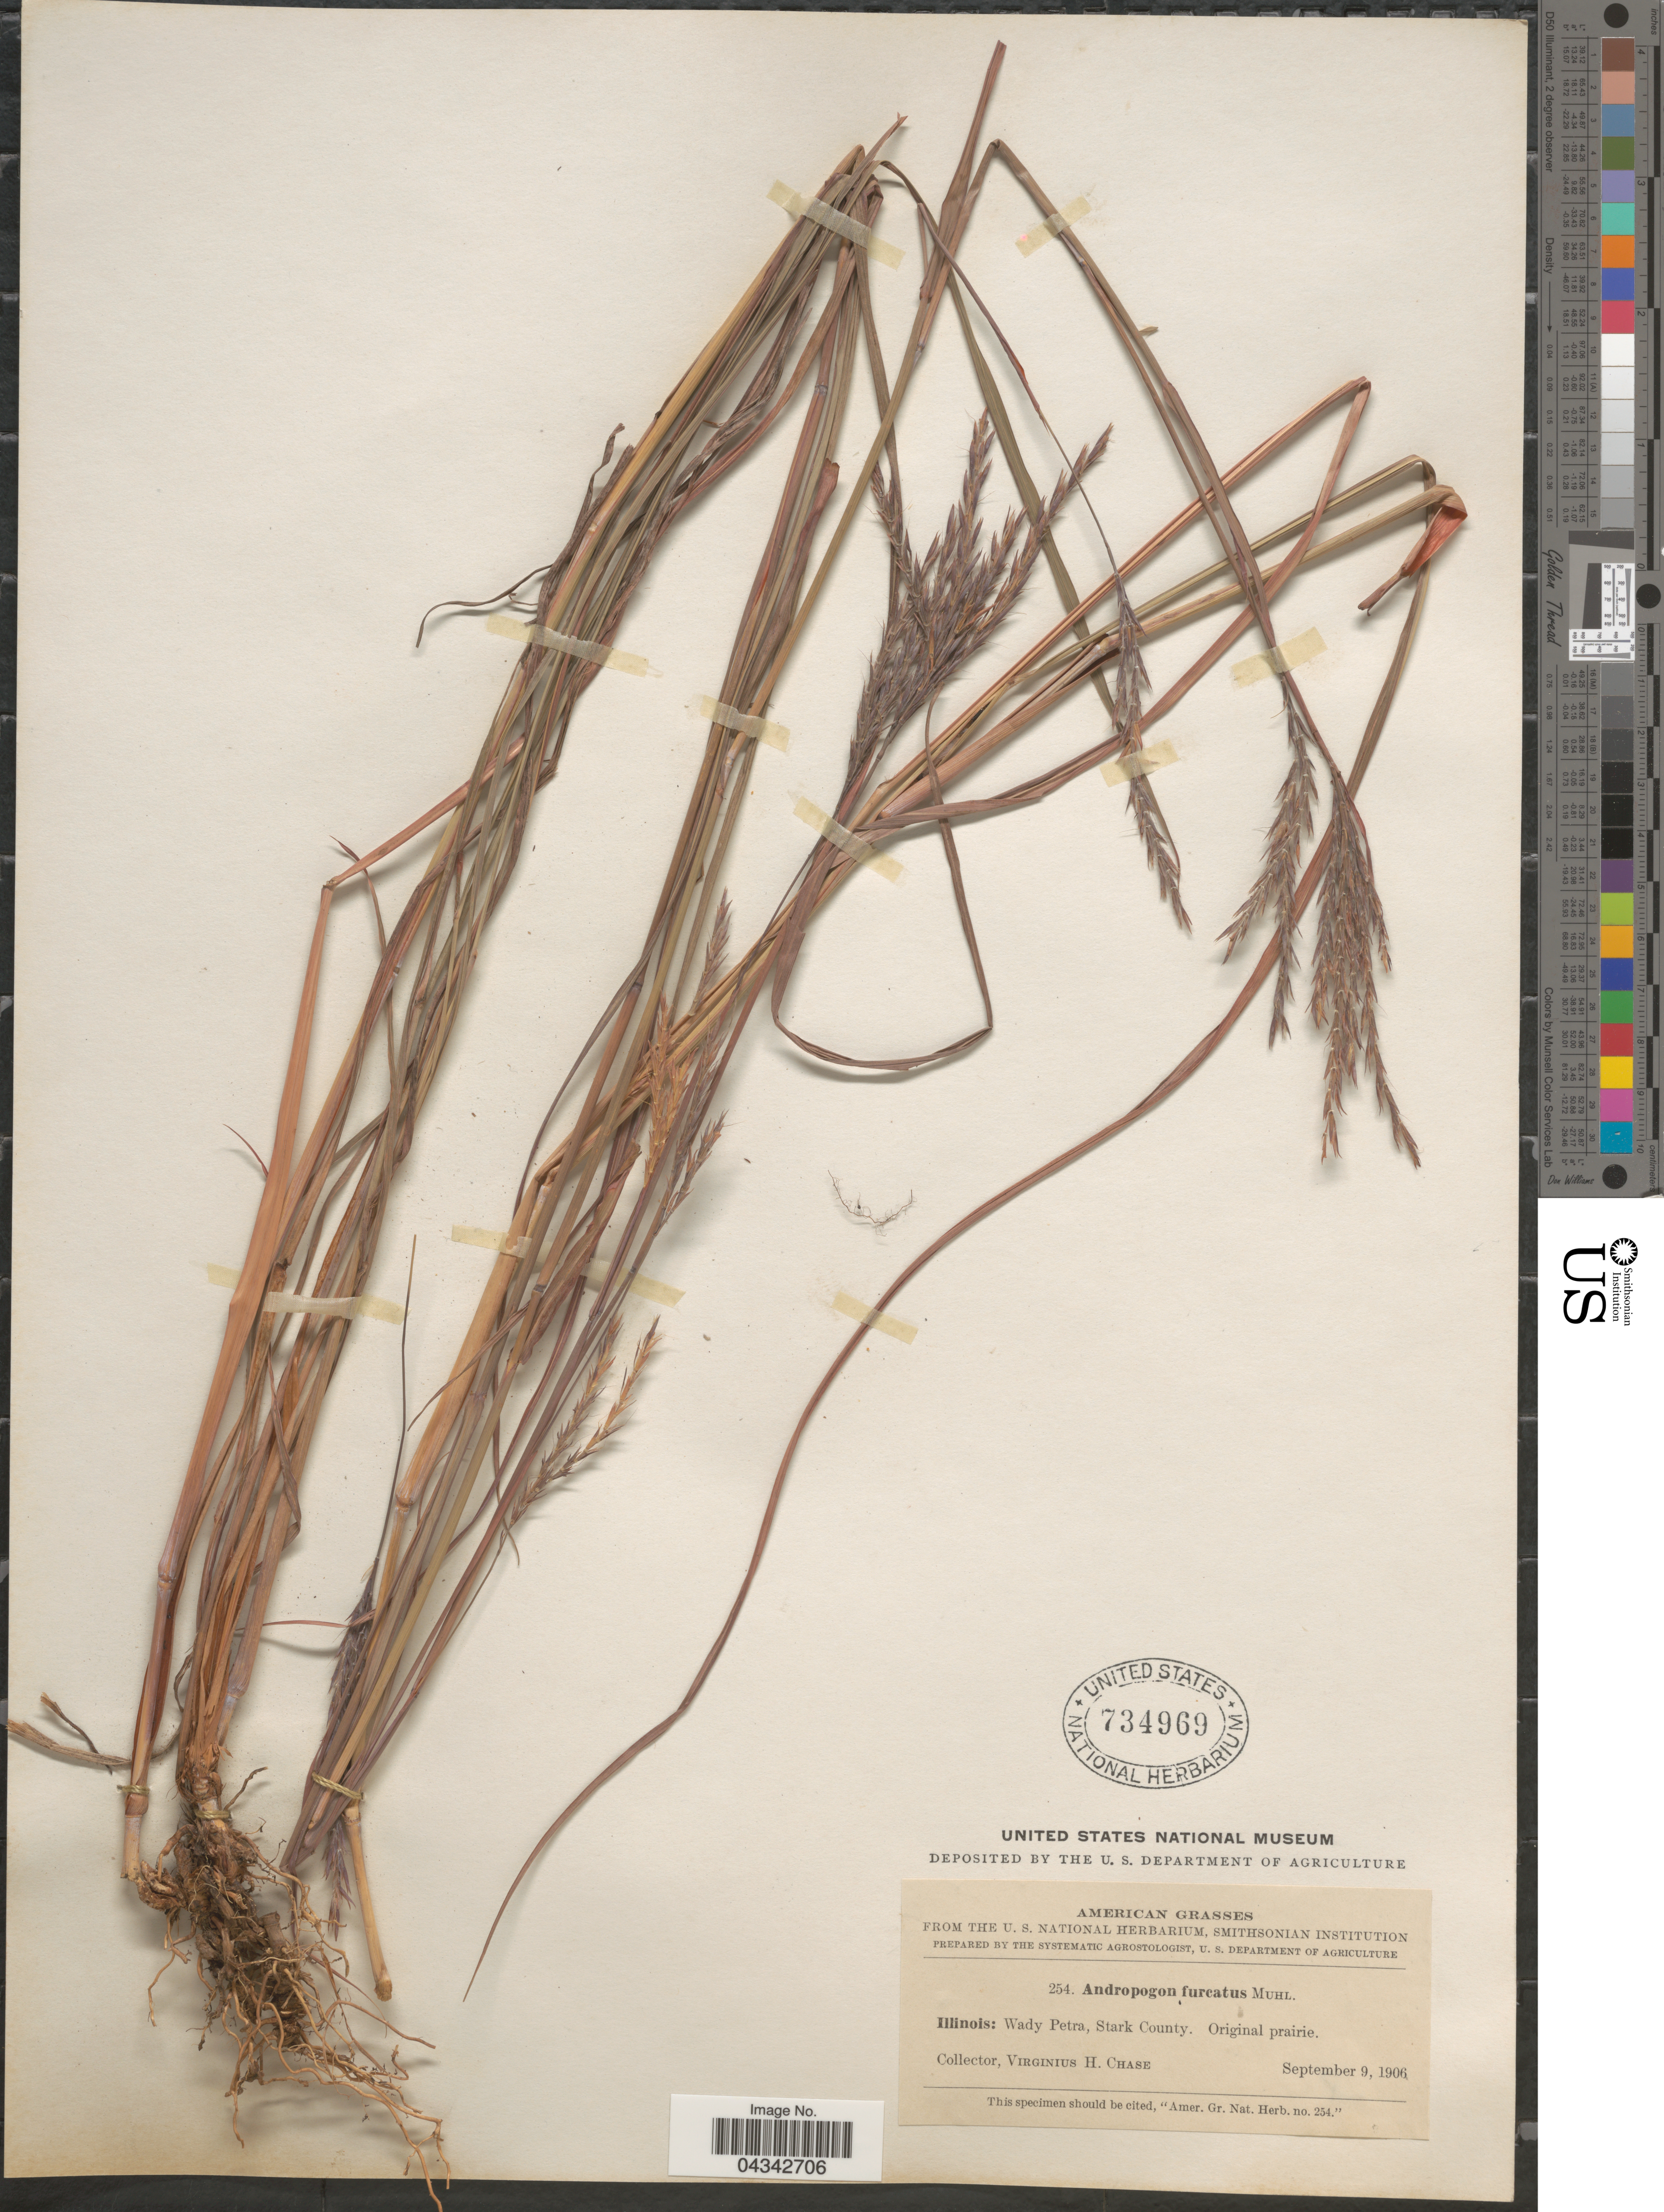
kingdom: Plantae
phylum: Tracheophyta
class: Liliopsida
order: Poales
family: Poaceae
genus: Andropogon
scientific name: Andropogon gerardii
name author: Vitman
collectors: V. H. Chase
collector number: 254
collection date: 1906-09-09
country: United States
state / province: Illinois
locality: Wady Petra, Stark County.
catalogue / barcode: US 734969